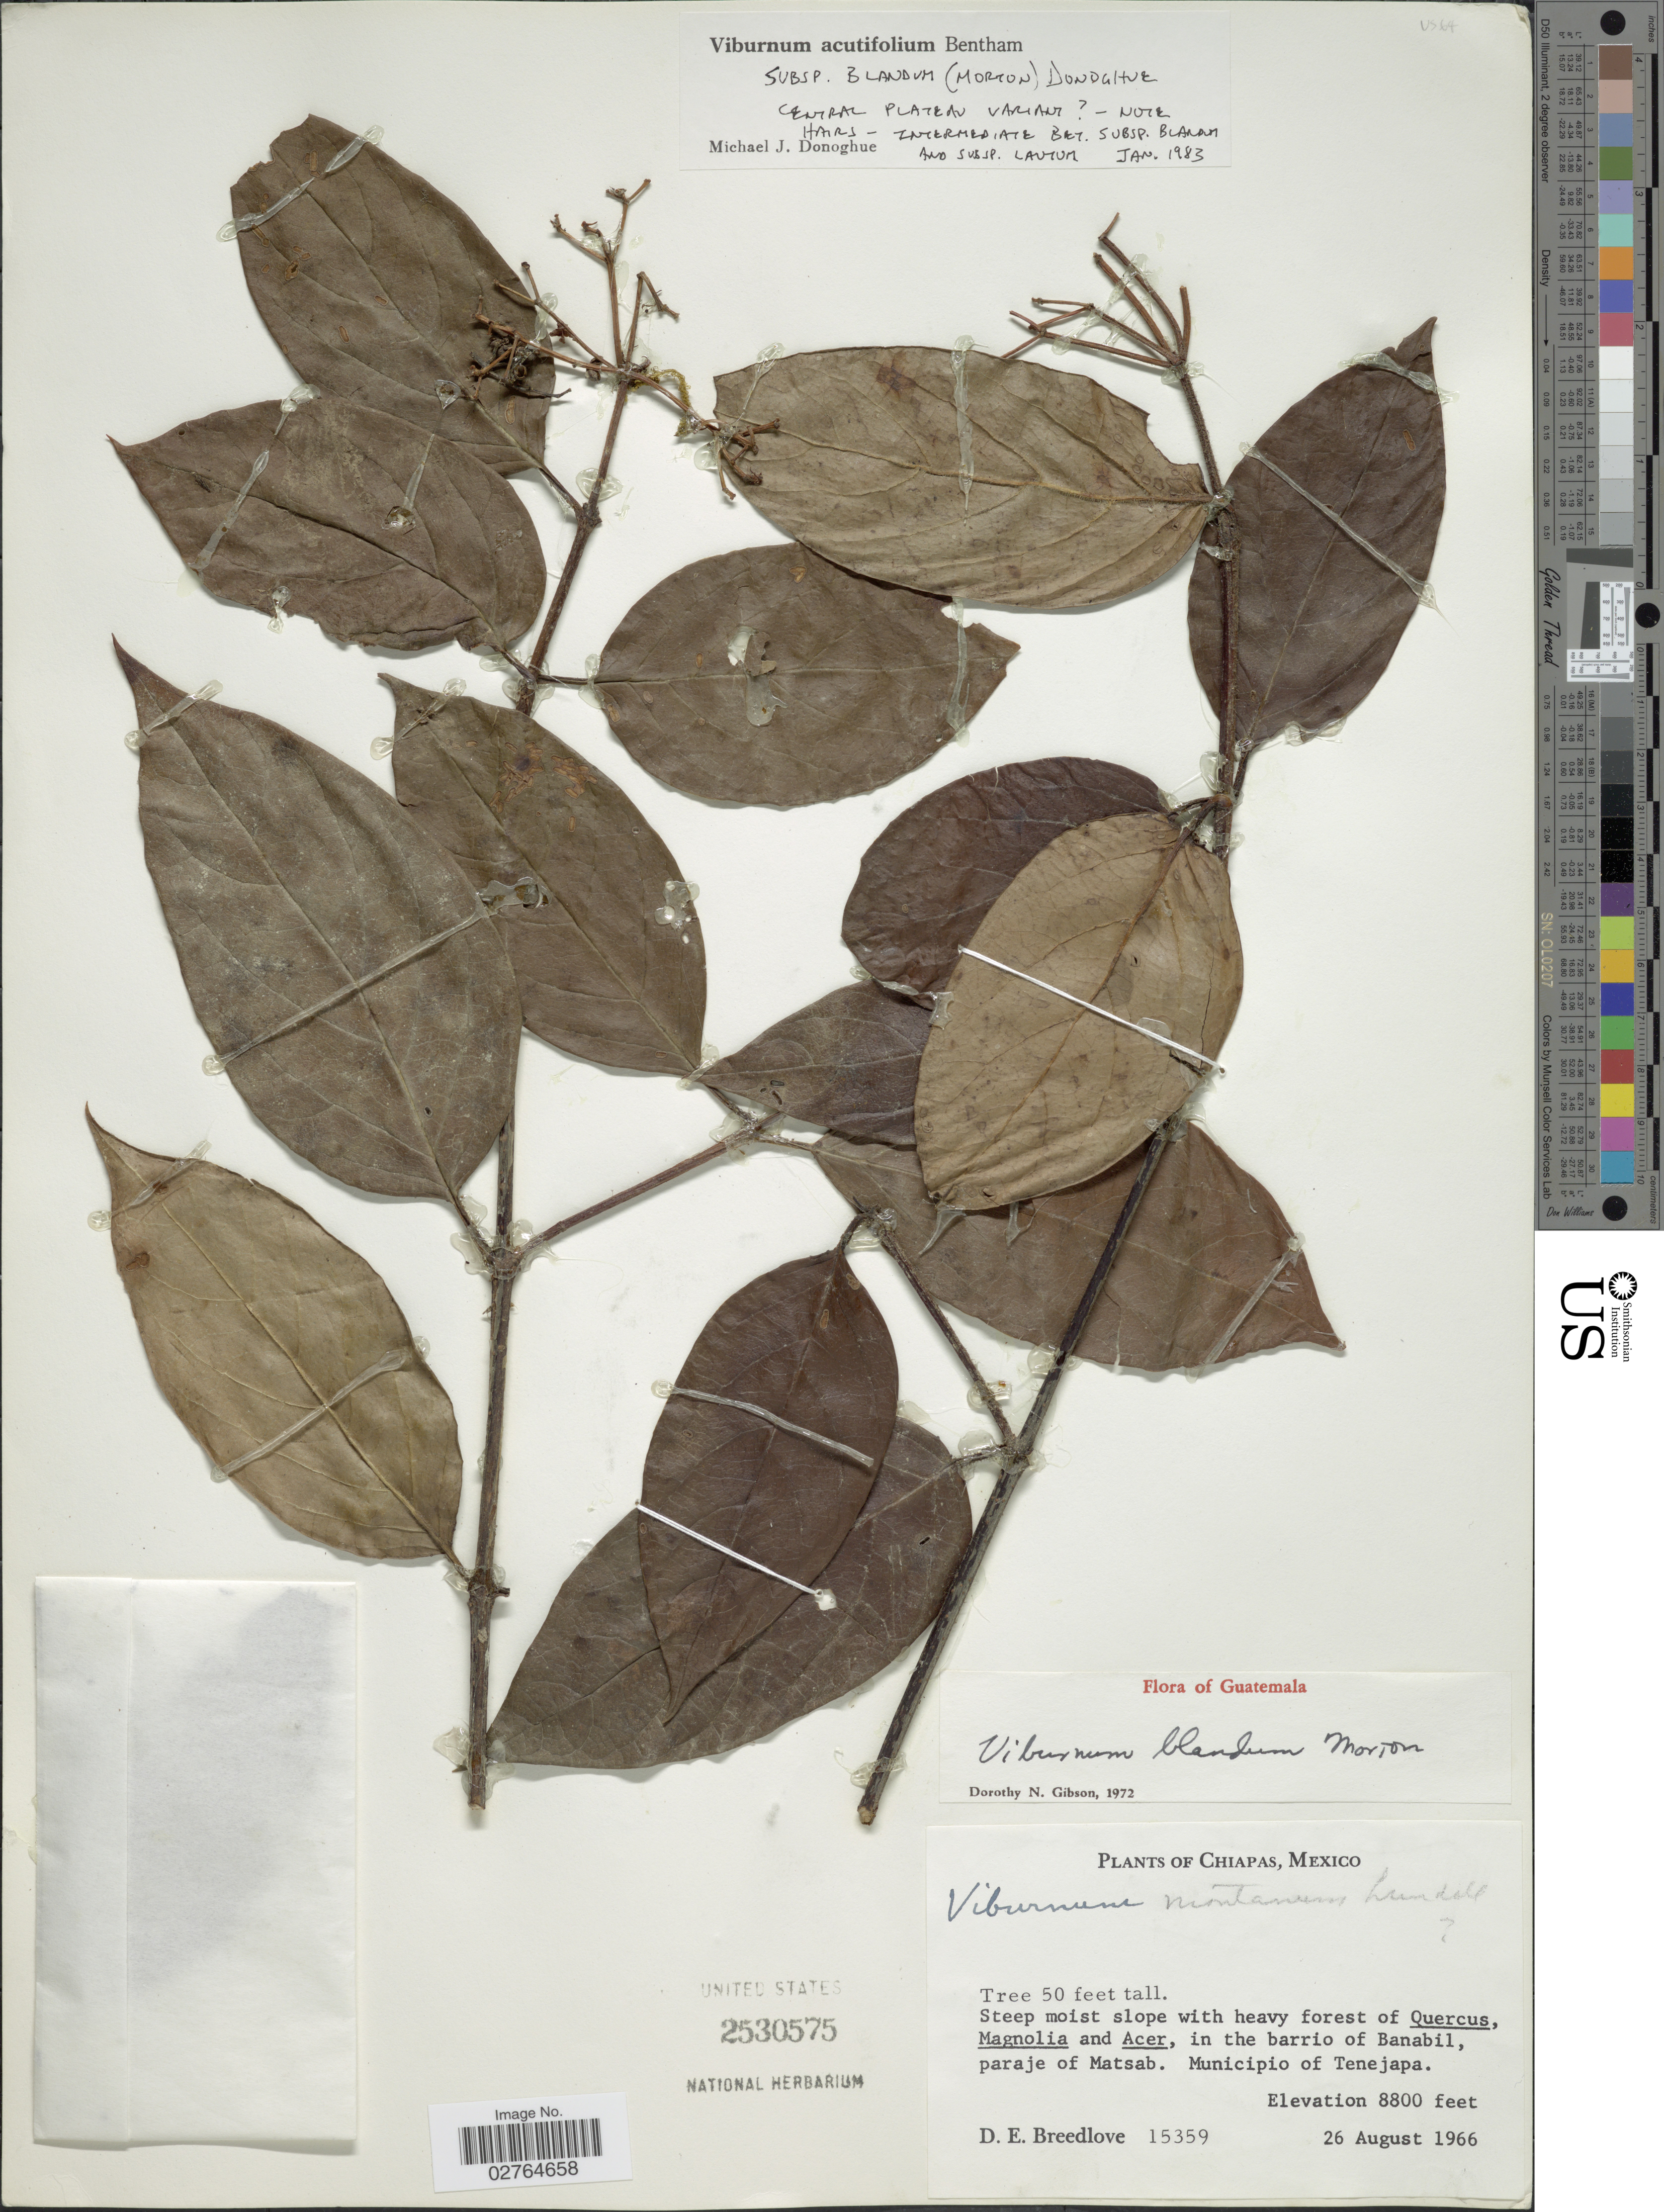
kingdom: Plantae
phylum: Tracheophyta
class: Magnoliopsida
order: Dipsacales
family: Viburnaceae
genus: Viburnum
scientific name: Viburnum acutifolium subsp. blandum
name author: (C.V. Morton) Villarreal & A.E. Estrada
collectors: D. E. Breedlove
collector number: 15359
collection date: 1966-08-26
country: Mexico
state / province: Chiapas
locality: In the barrio of Banabil, paraje of Matsab. Municipio of Tenejapa.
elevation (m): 2682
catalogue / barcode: US 2530575